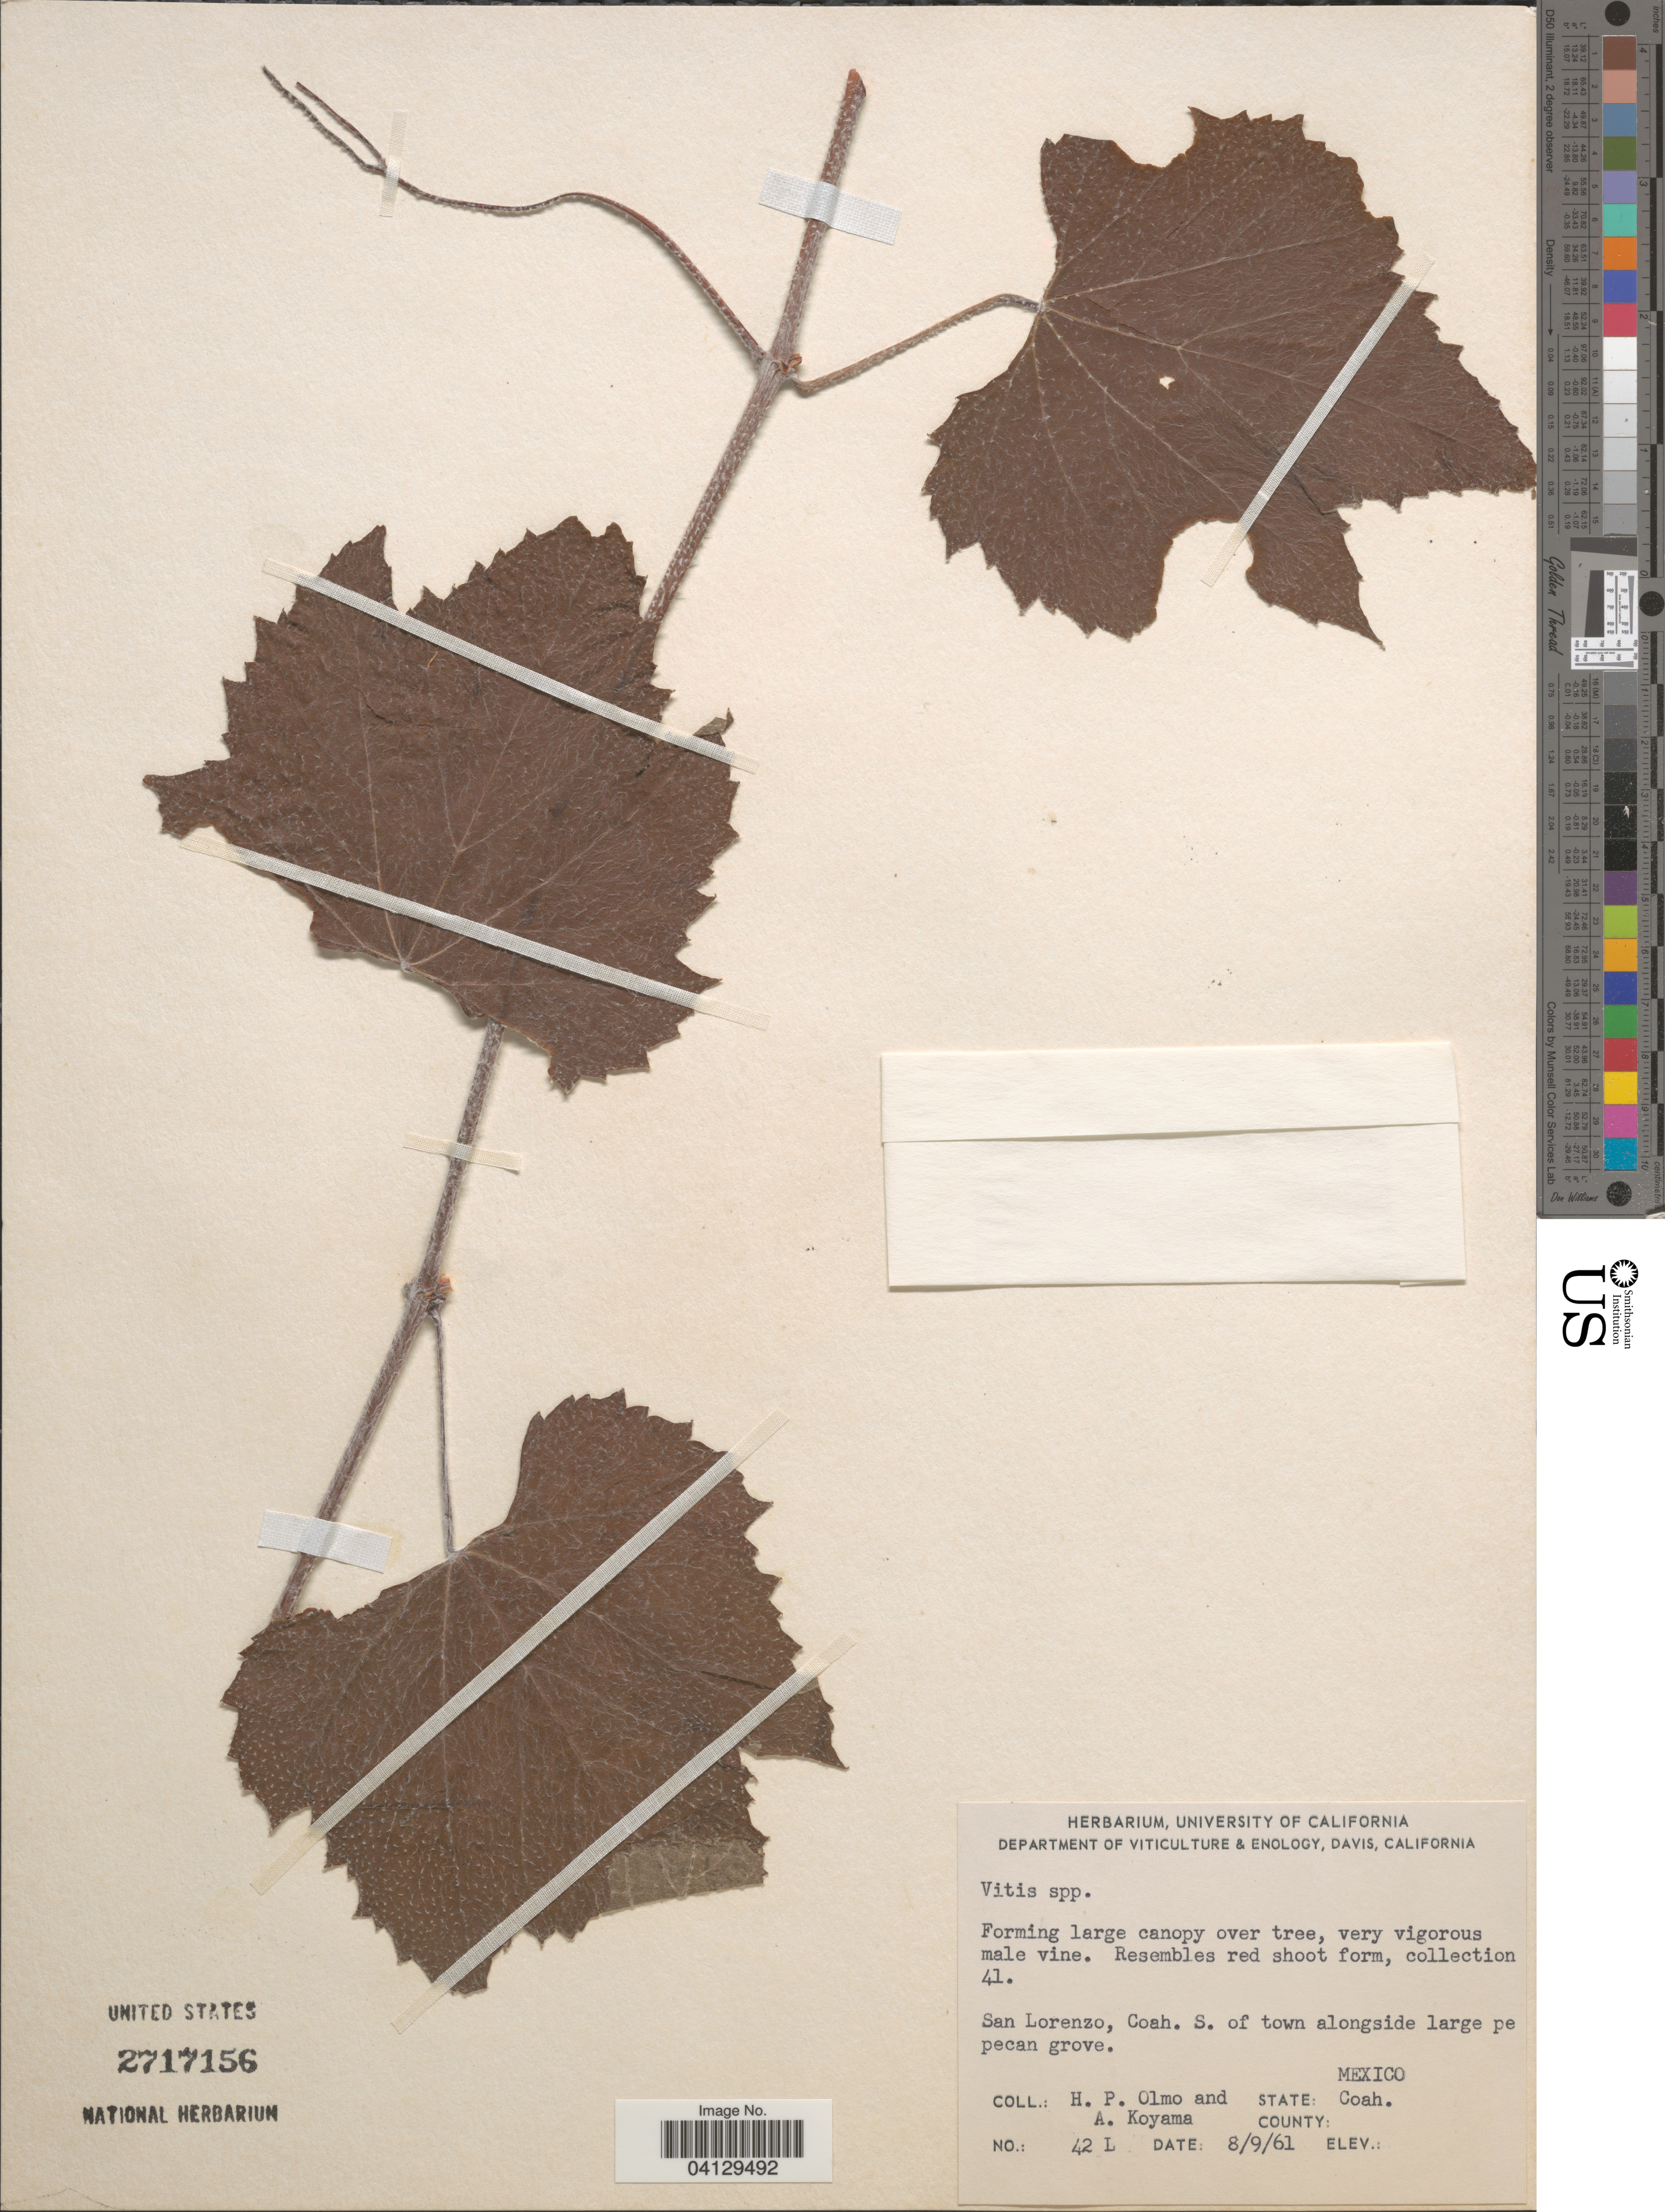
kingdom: Plantae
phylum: Tracheophyta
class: Magnoliopsida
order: Vitales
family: Vitaceae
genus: Vitis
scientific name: Vitis sp.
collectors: H. Olmo & A. Koyama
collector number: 42L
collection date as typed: Transcribed d/m/y: 9/8/61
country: Mexico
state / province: Coahuila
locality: San Lorenzo, S. of town alongside large pe pecan grove.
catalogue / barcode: US 2717156